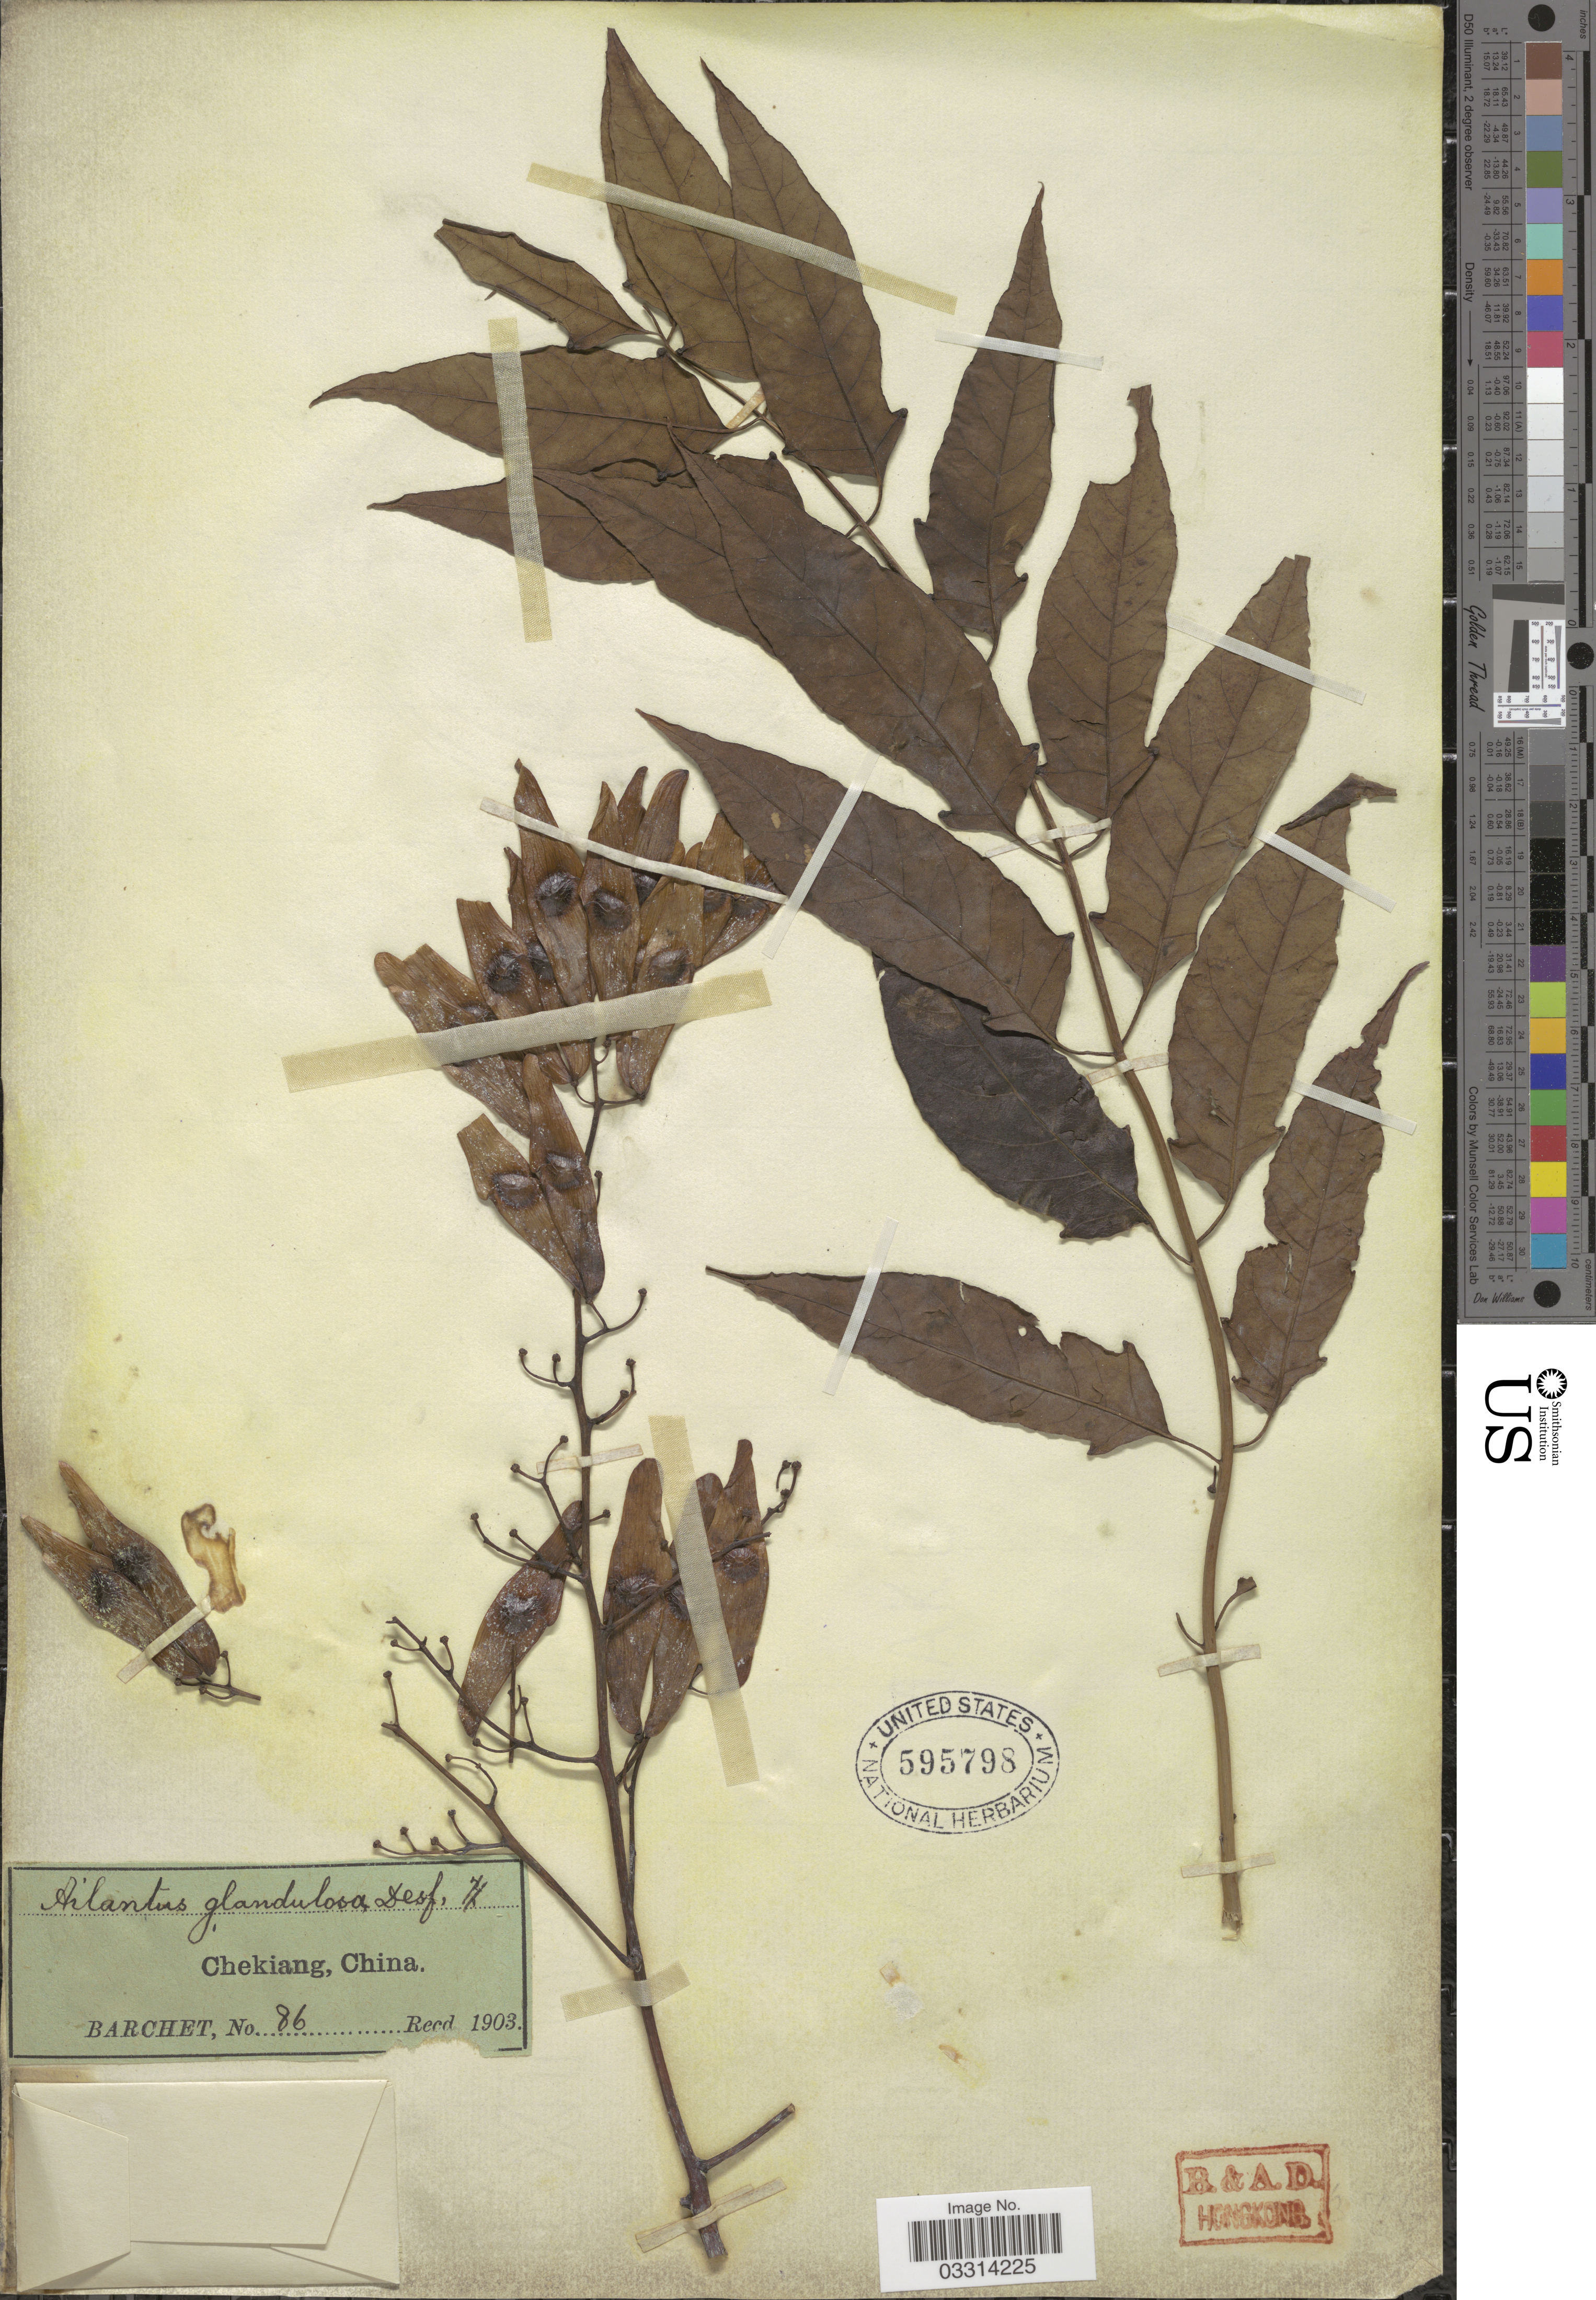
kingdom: Plantae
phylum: Tracheophyta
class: Magnoliopsida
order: Sapindales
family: Simaroubaceae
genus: Ailanthus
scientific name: Ailanthus altissima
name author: (Mill.) Swingle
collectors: Barchet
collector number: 86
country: China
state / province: Zhejiang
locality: Chekiang.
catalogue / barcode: US 595798